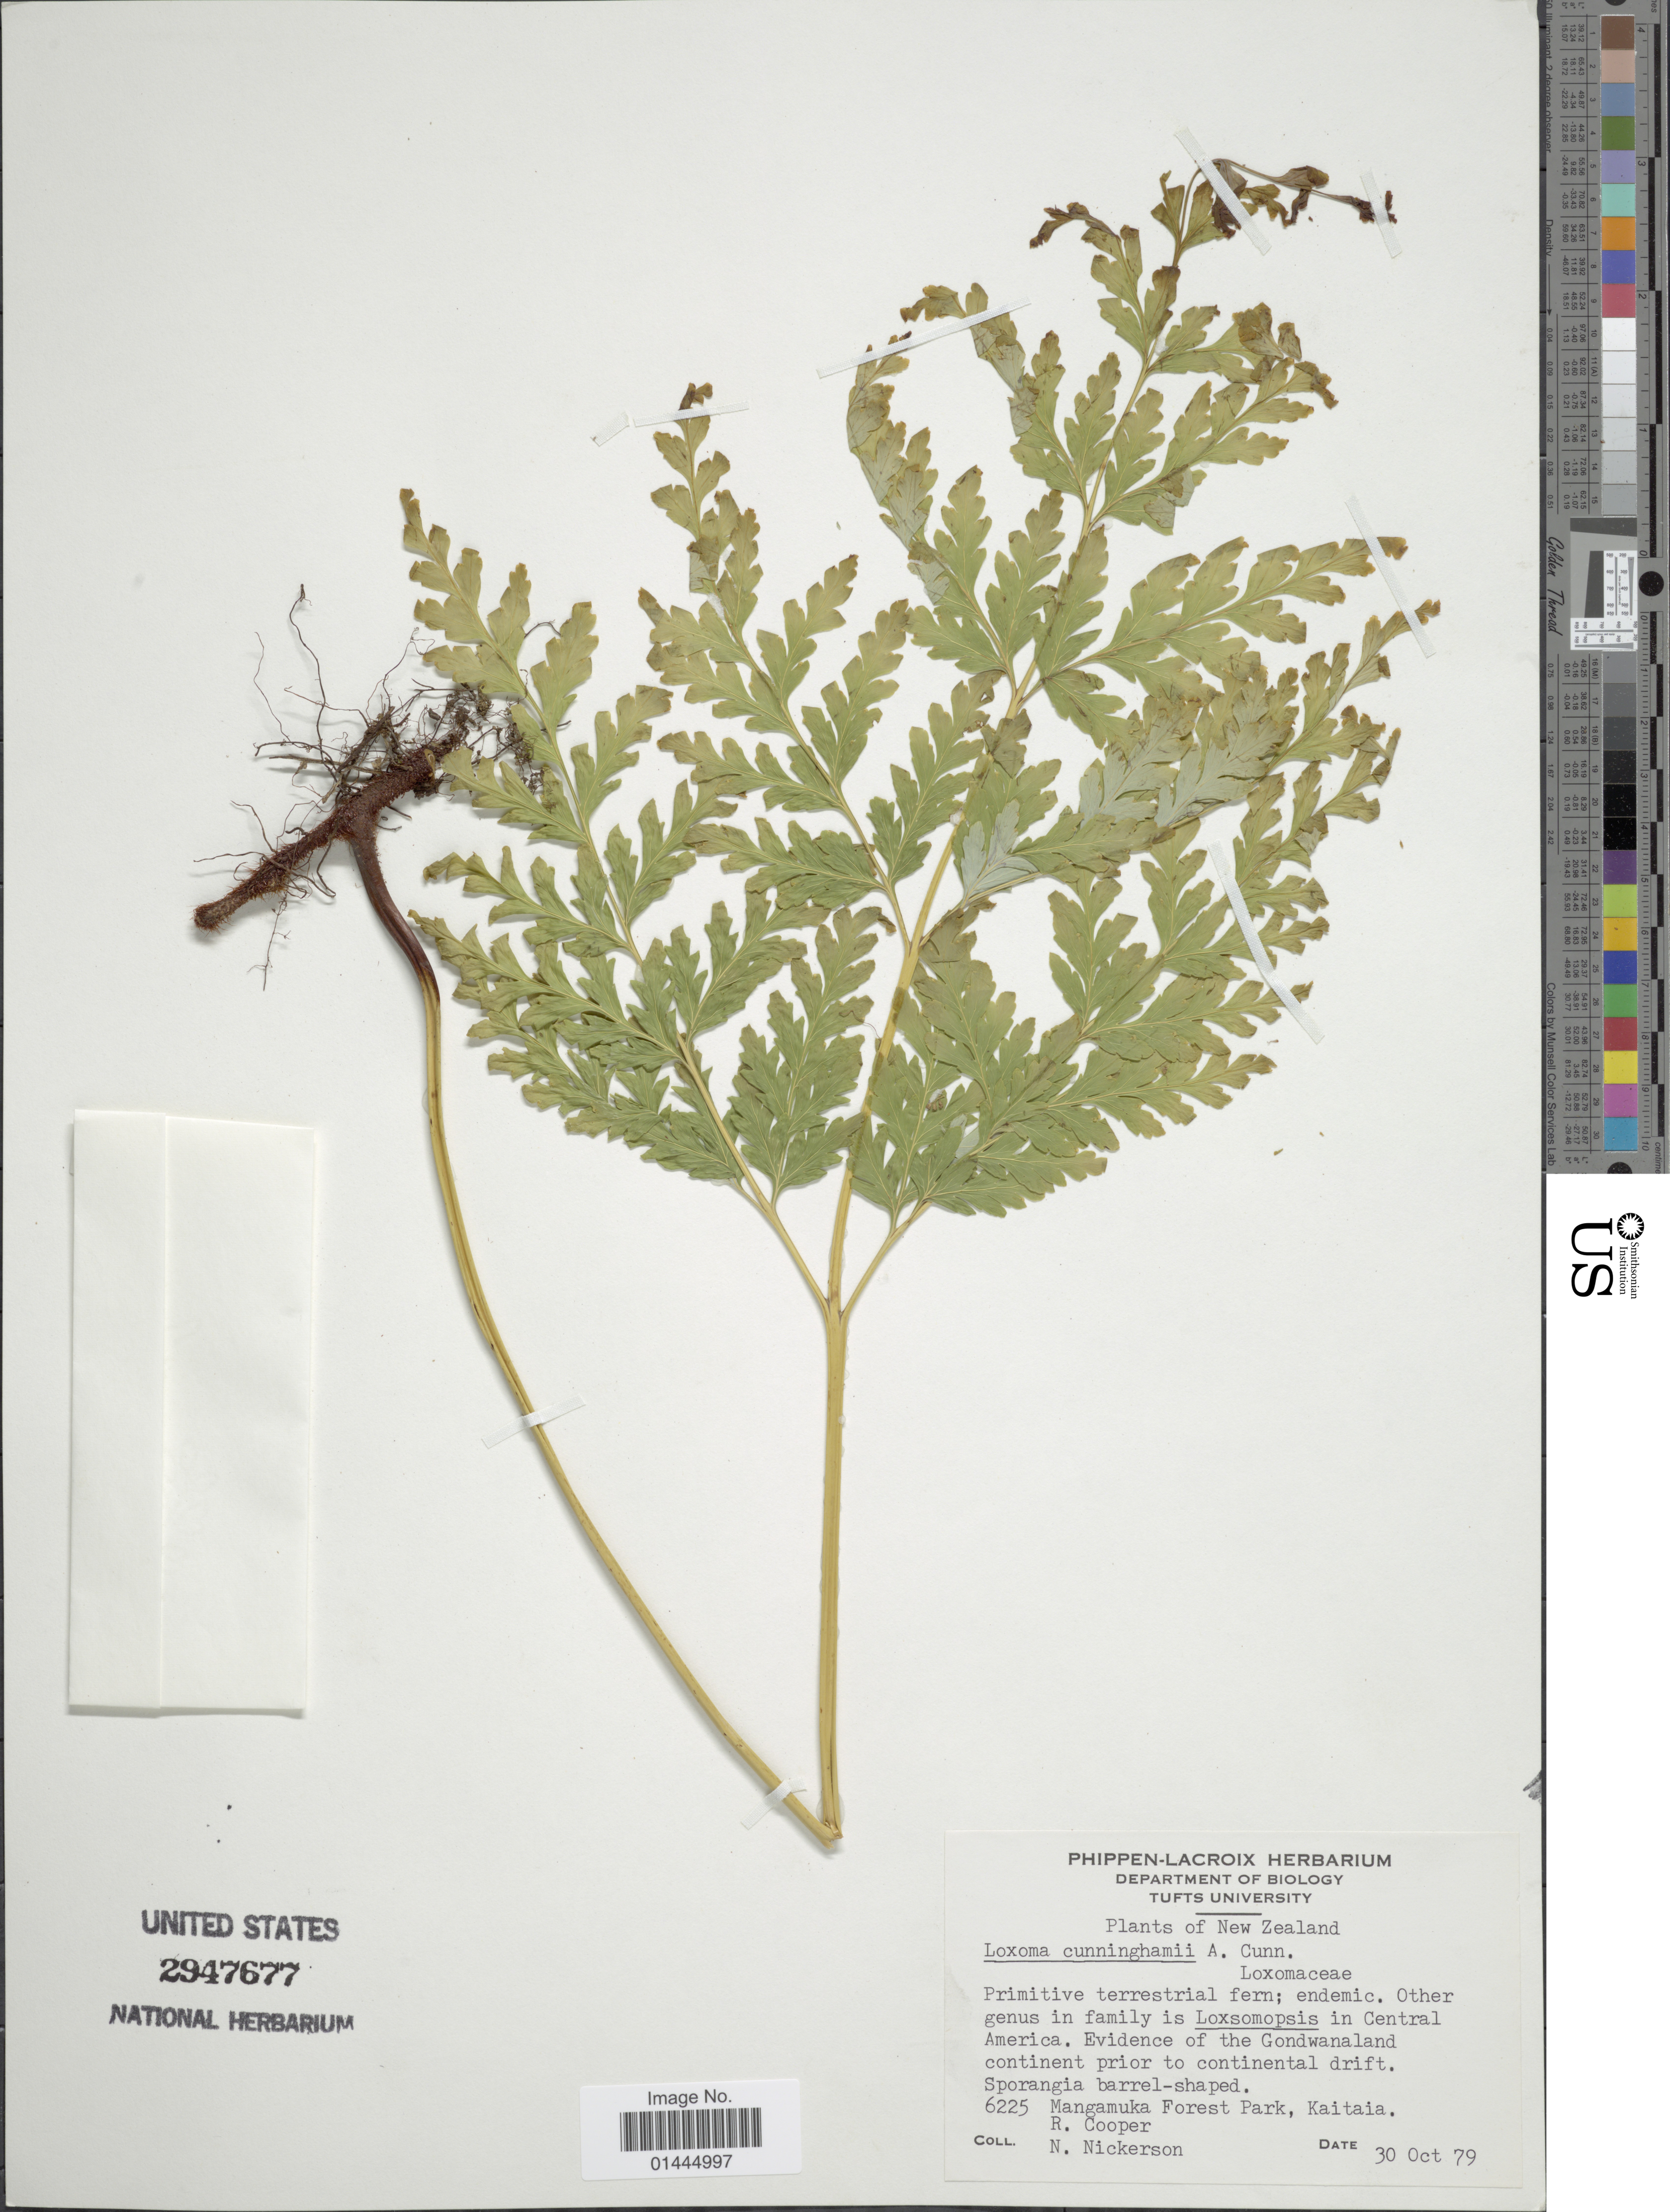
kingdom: Plantae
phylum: Tracheophyta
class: Polypodiopsida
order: Cyatheales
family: Loxsomataceae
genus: Loxsoma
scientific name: Loxsoma cunninghamii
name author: R. Br.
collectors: R. Cooper & N. Nickerson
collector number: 6225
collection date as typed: Transcribed d/m/y: 30/10/79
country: New Zealand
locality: Evidence of the Gondwanaland continent prior to continental drift, Mangamuka Forest Park, Kaitaia.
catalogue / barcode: US 2947677